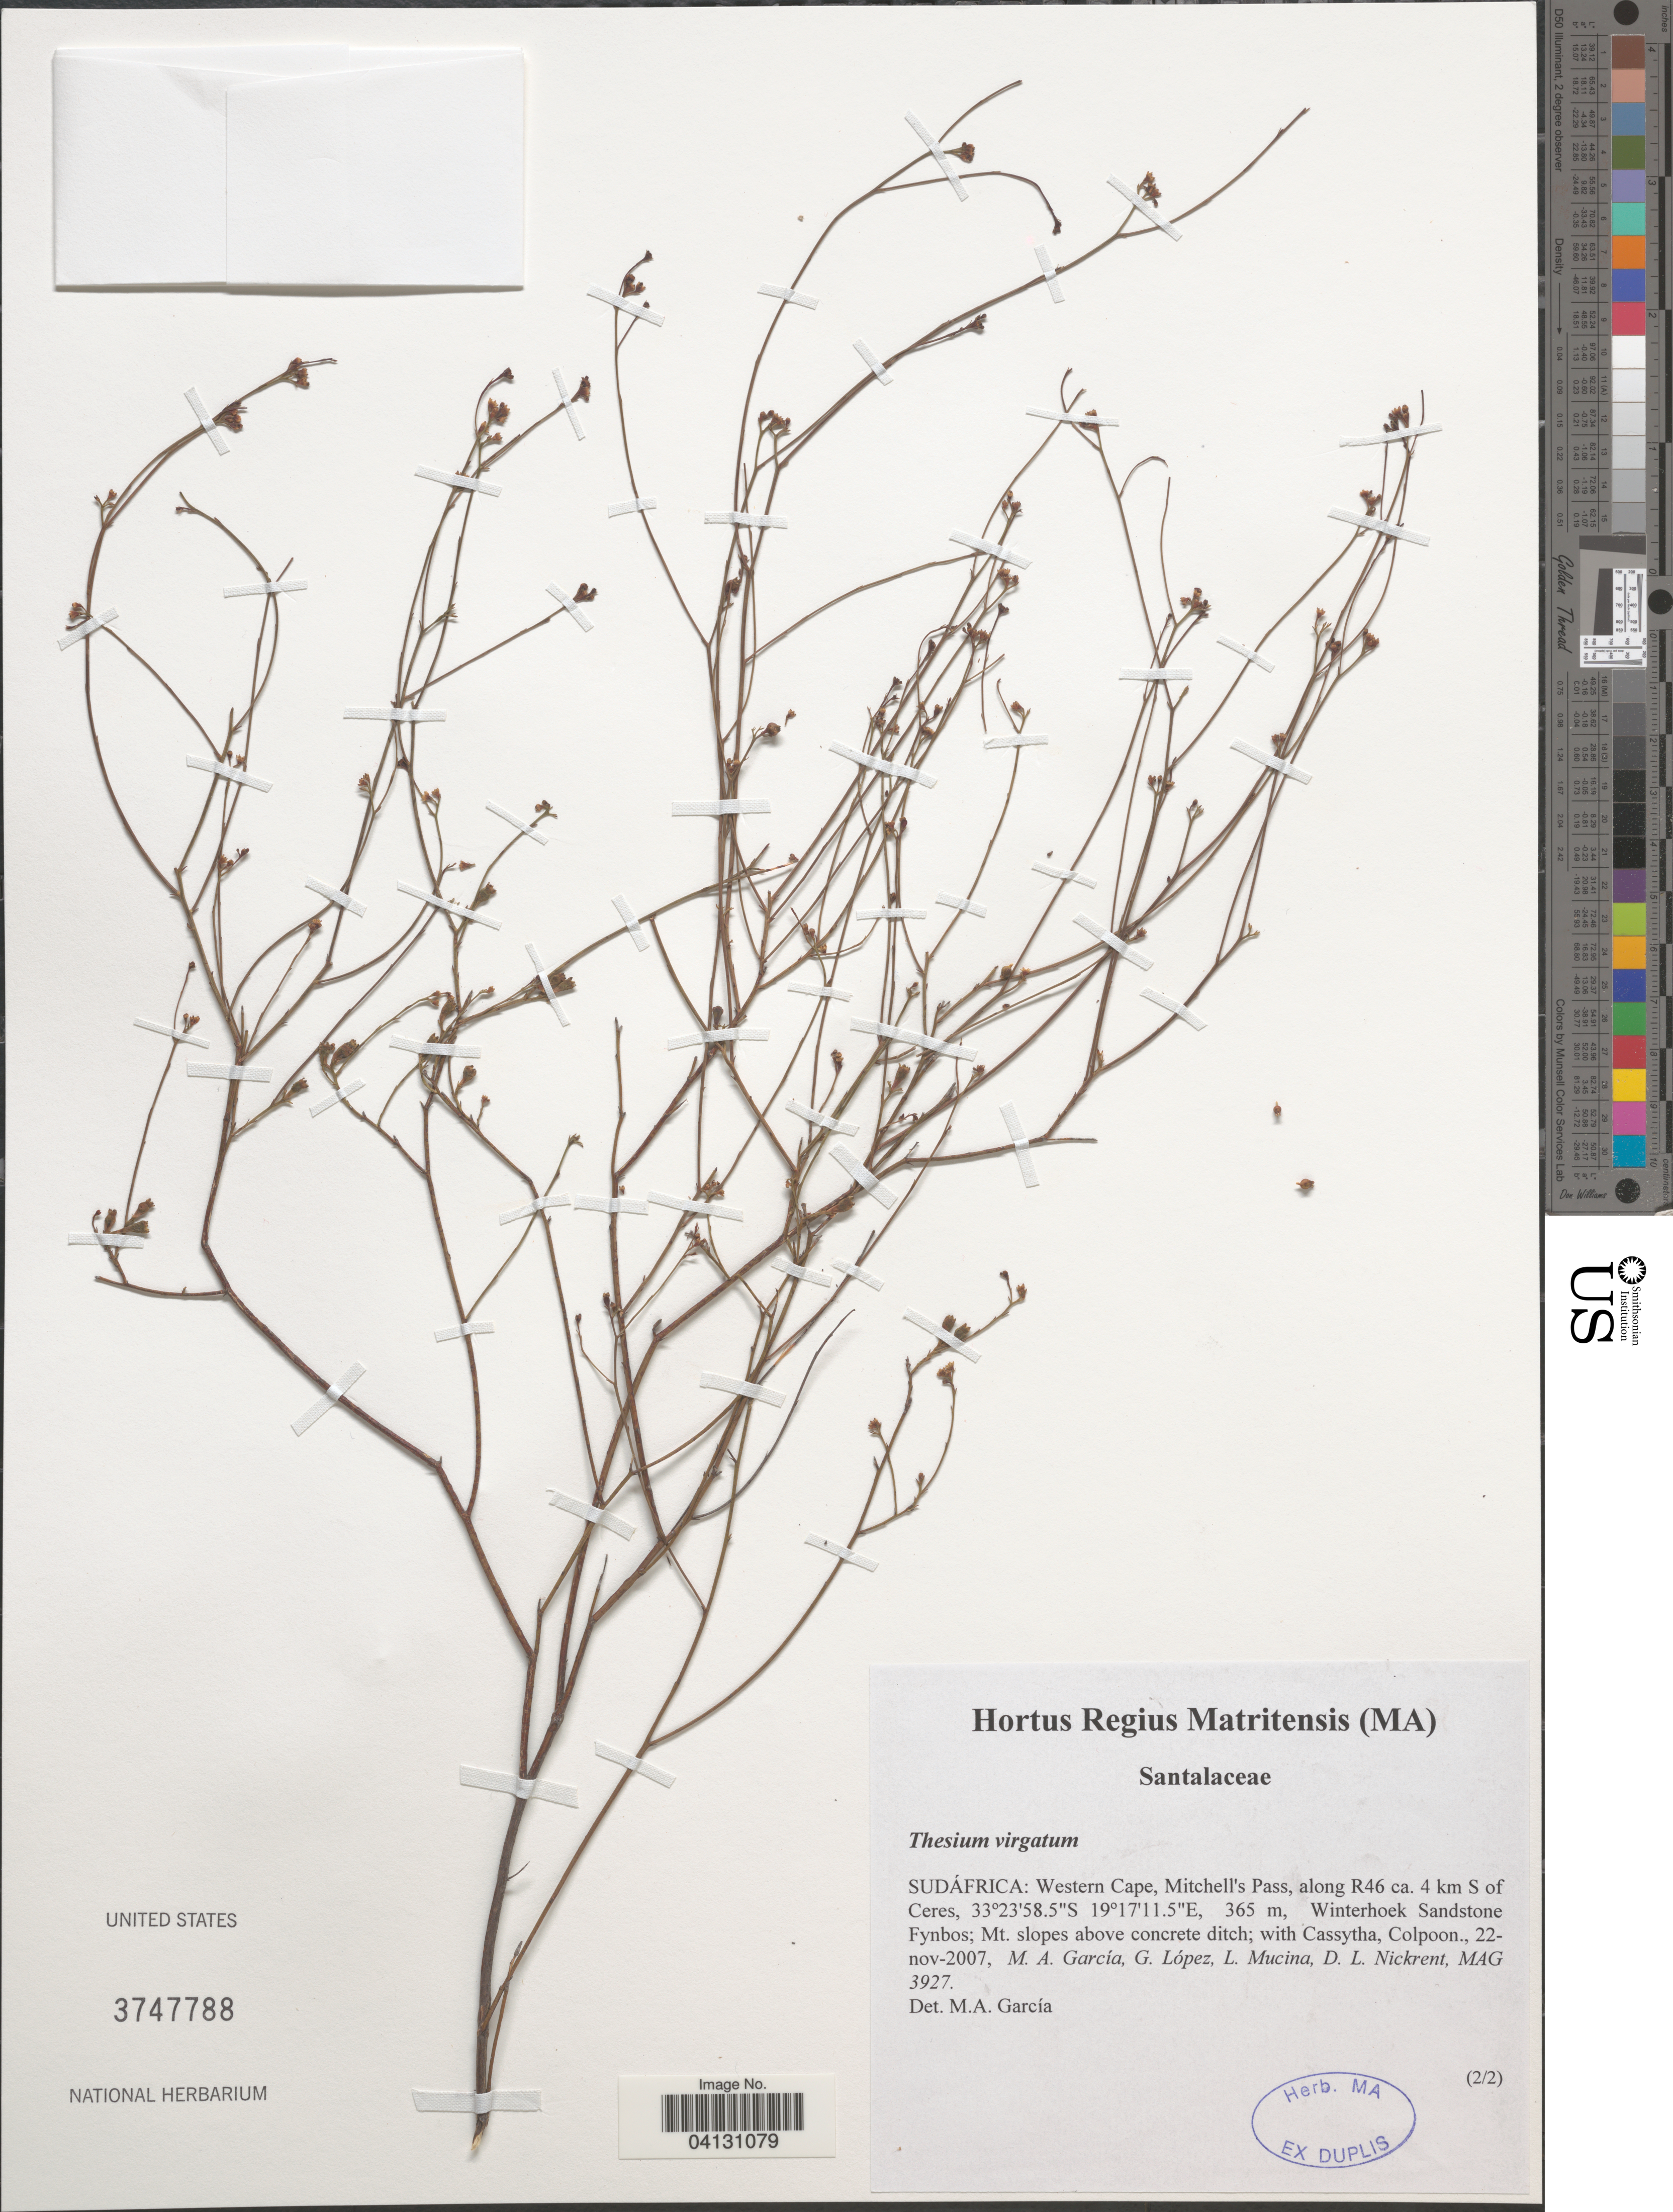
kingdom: Plantae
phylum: Tracheophyta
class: Magnoliopsida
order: Santalales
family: Thesiaceae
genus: Thesium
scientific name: Thesium virgatum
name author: Lam.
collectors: M. A. García, G. López, L. Mucina & D. Nickrent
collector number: MAG3927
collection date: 2007-11-22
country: South Africa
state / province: Western Cape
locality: Sudáfrica: Mitchell's Pass, along R46 ca. 4 km S of Ceres. Winterhoek Sandstone Fynbos; Mt. slopes above concrete ditch.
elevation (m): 365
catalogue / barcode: US 3747788